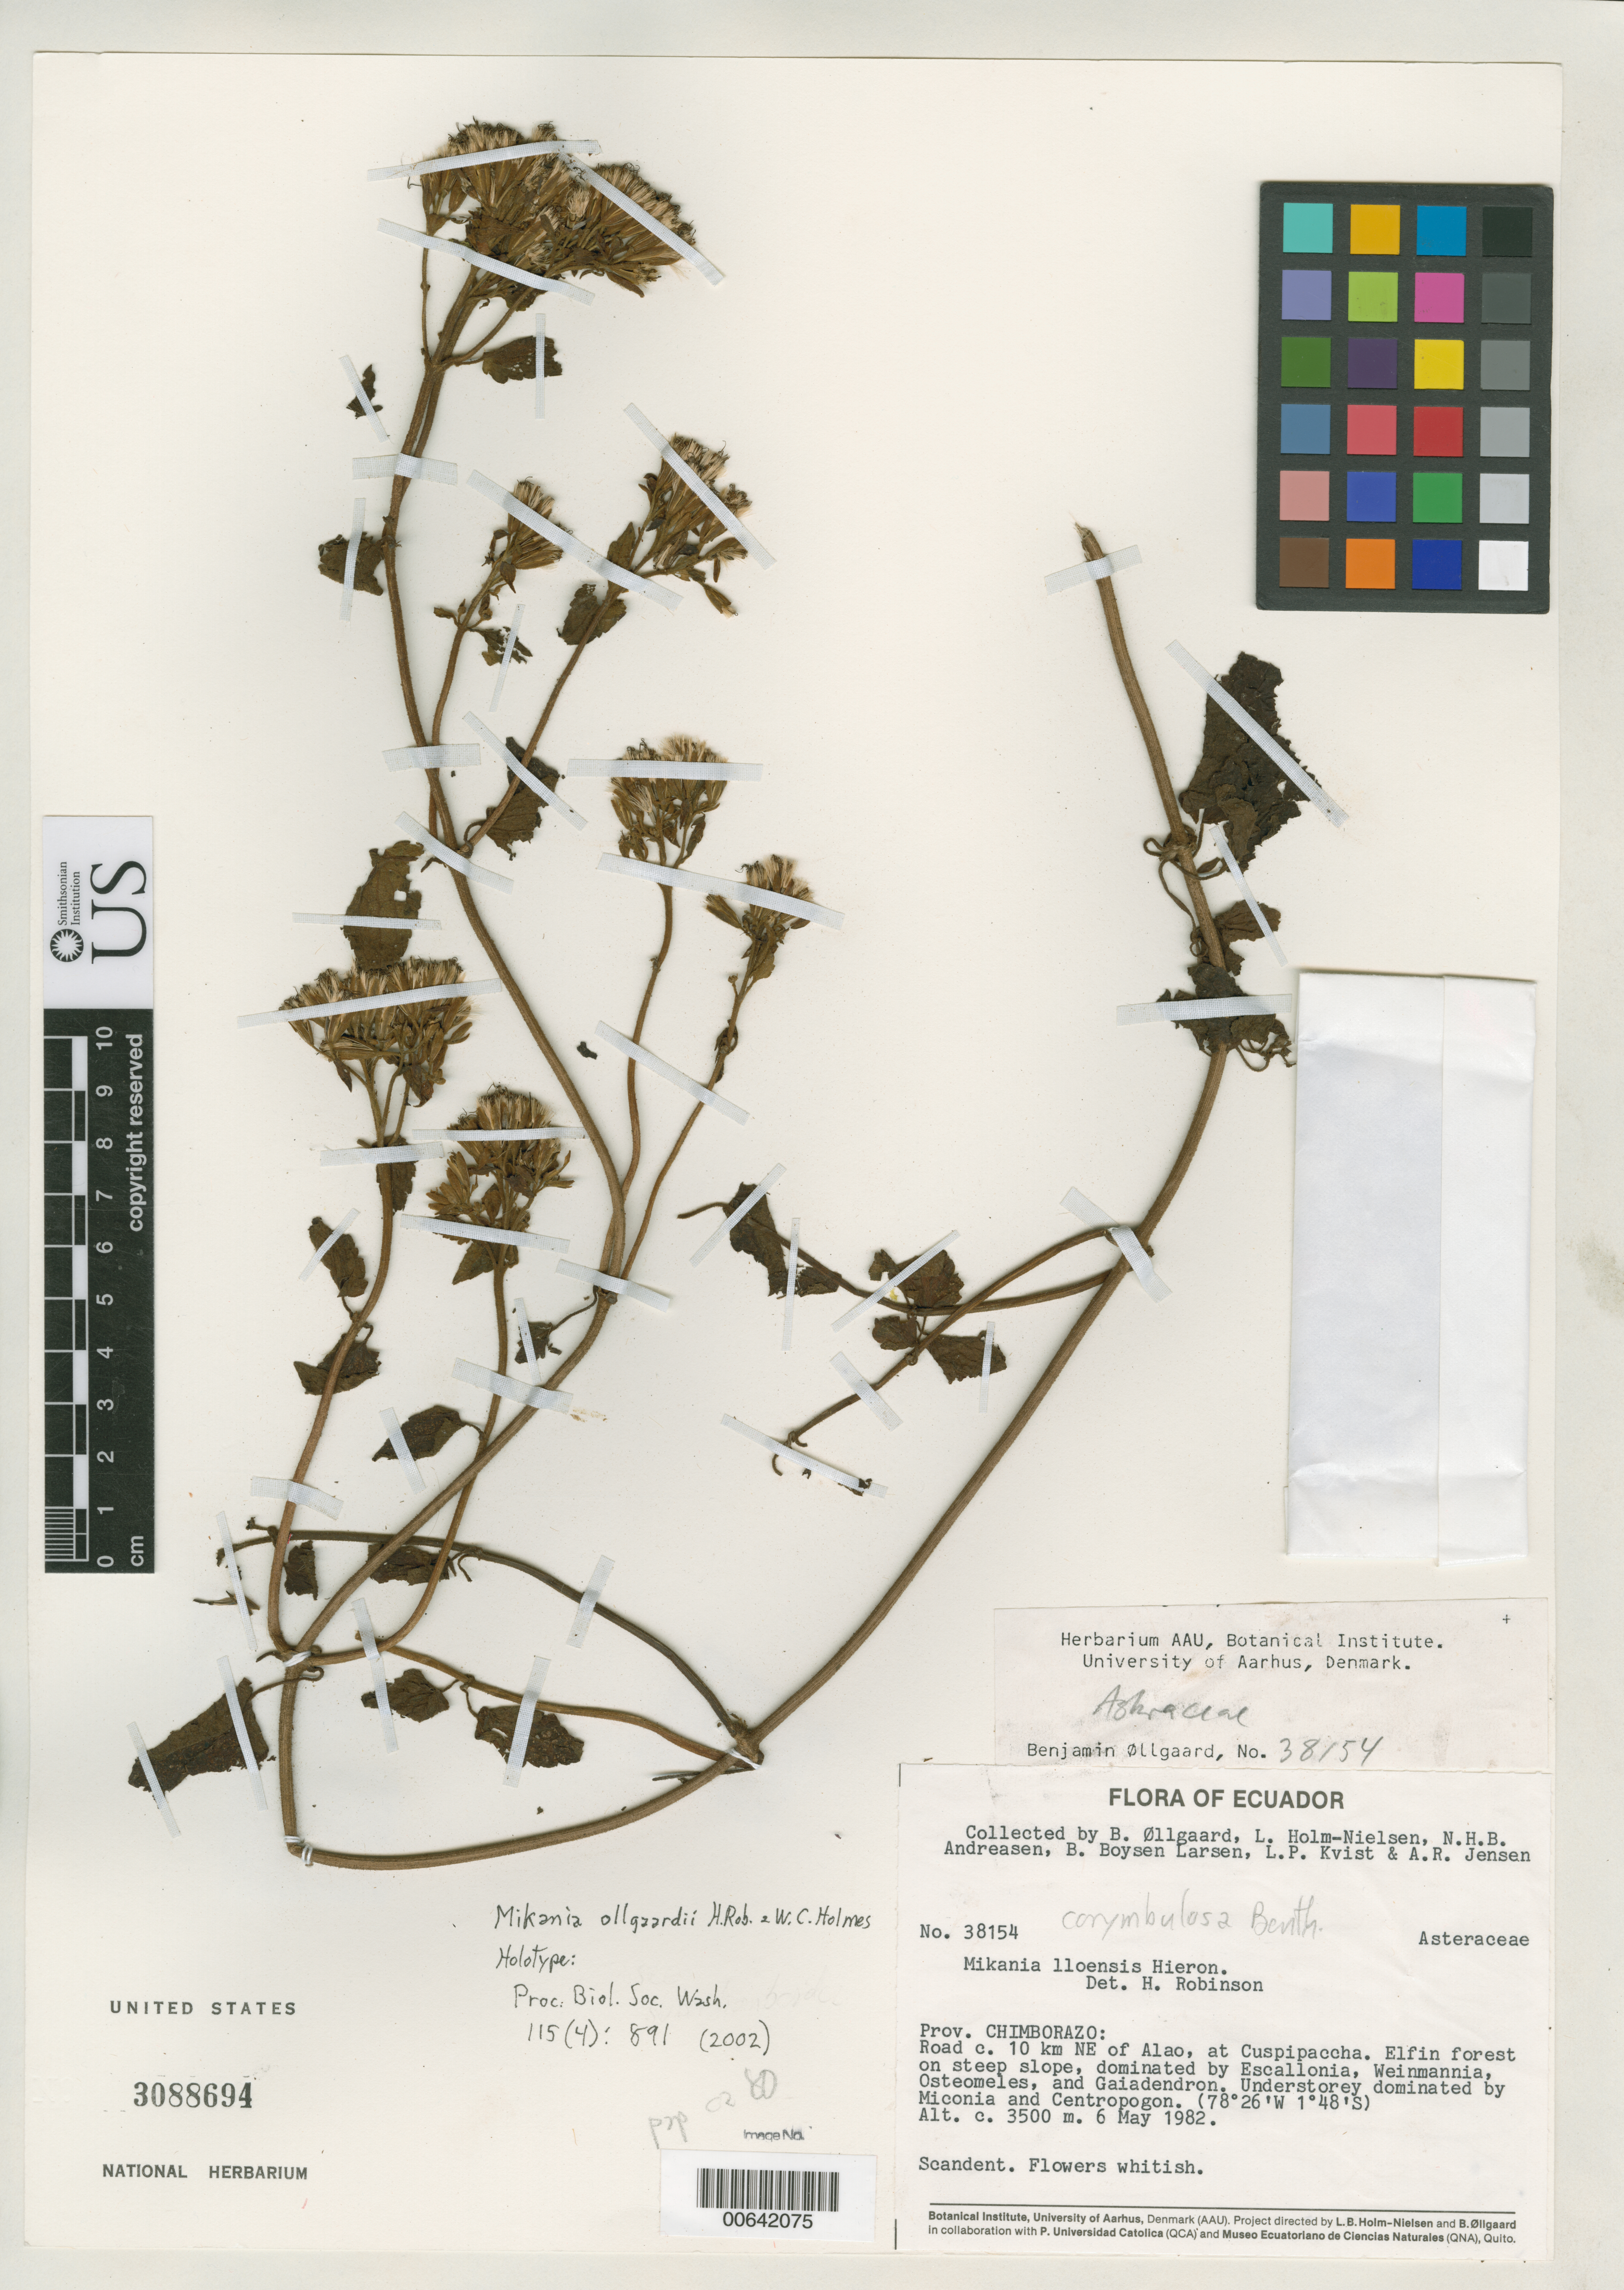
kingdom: Plantae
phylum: Tracheophyta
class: Magnoliopsida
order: Asterales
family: Asteraceae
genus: Mikania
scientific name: Mikania ollgaardii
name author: H. Rob. & W.C. Holmes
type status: Holotype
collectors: B. Øllgaard, L. B. Holm-Nielsen, N. Andreasen, B. Boysen Larsen & L. P. Kvist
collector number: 38154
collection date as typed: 06 May 1982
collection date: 1982-05-06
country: Ecuador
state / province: Chimborazo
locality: Road c. 10 km NE of Alao, at Cuspipaccha.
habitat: Elfin forest on steep slope.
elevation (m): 3500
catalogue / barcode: US 3088694